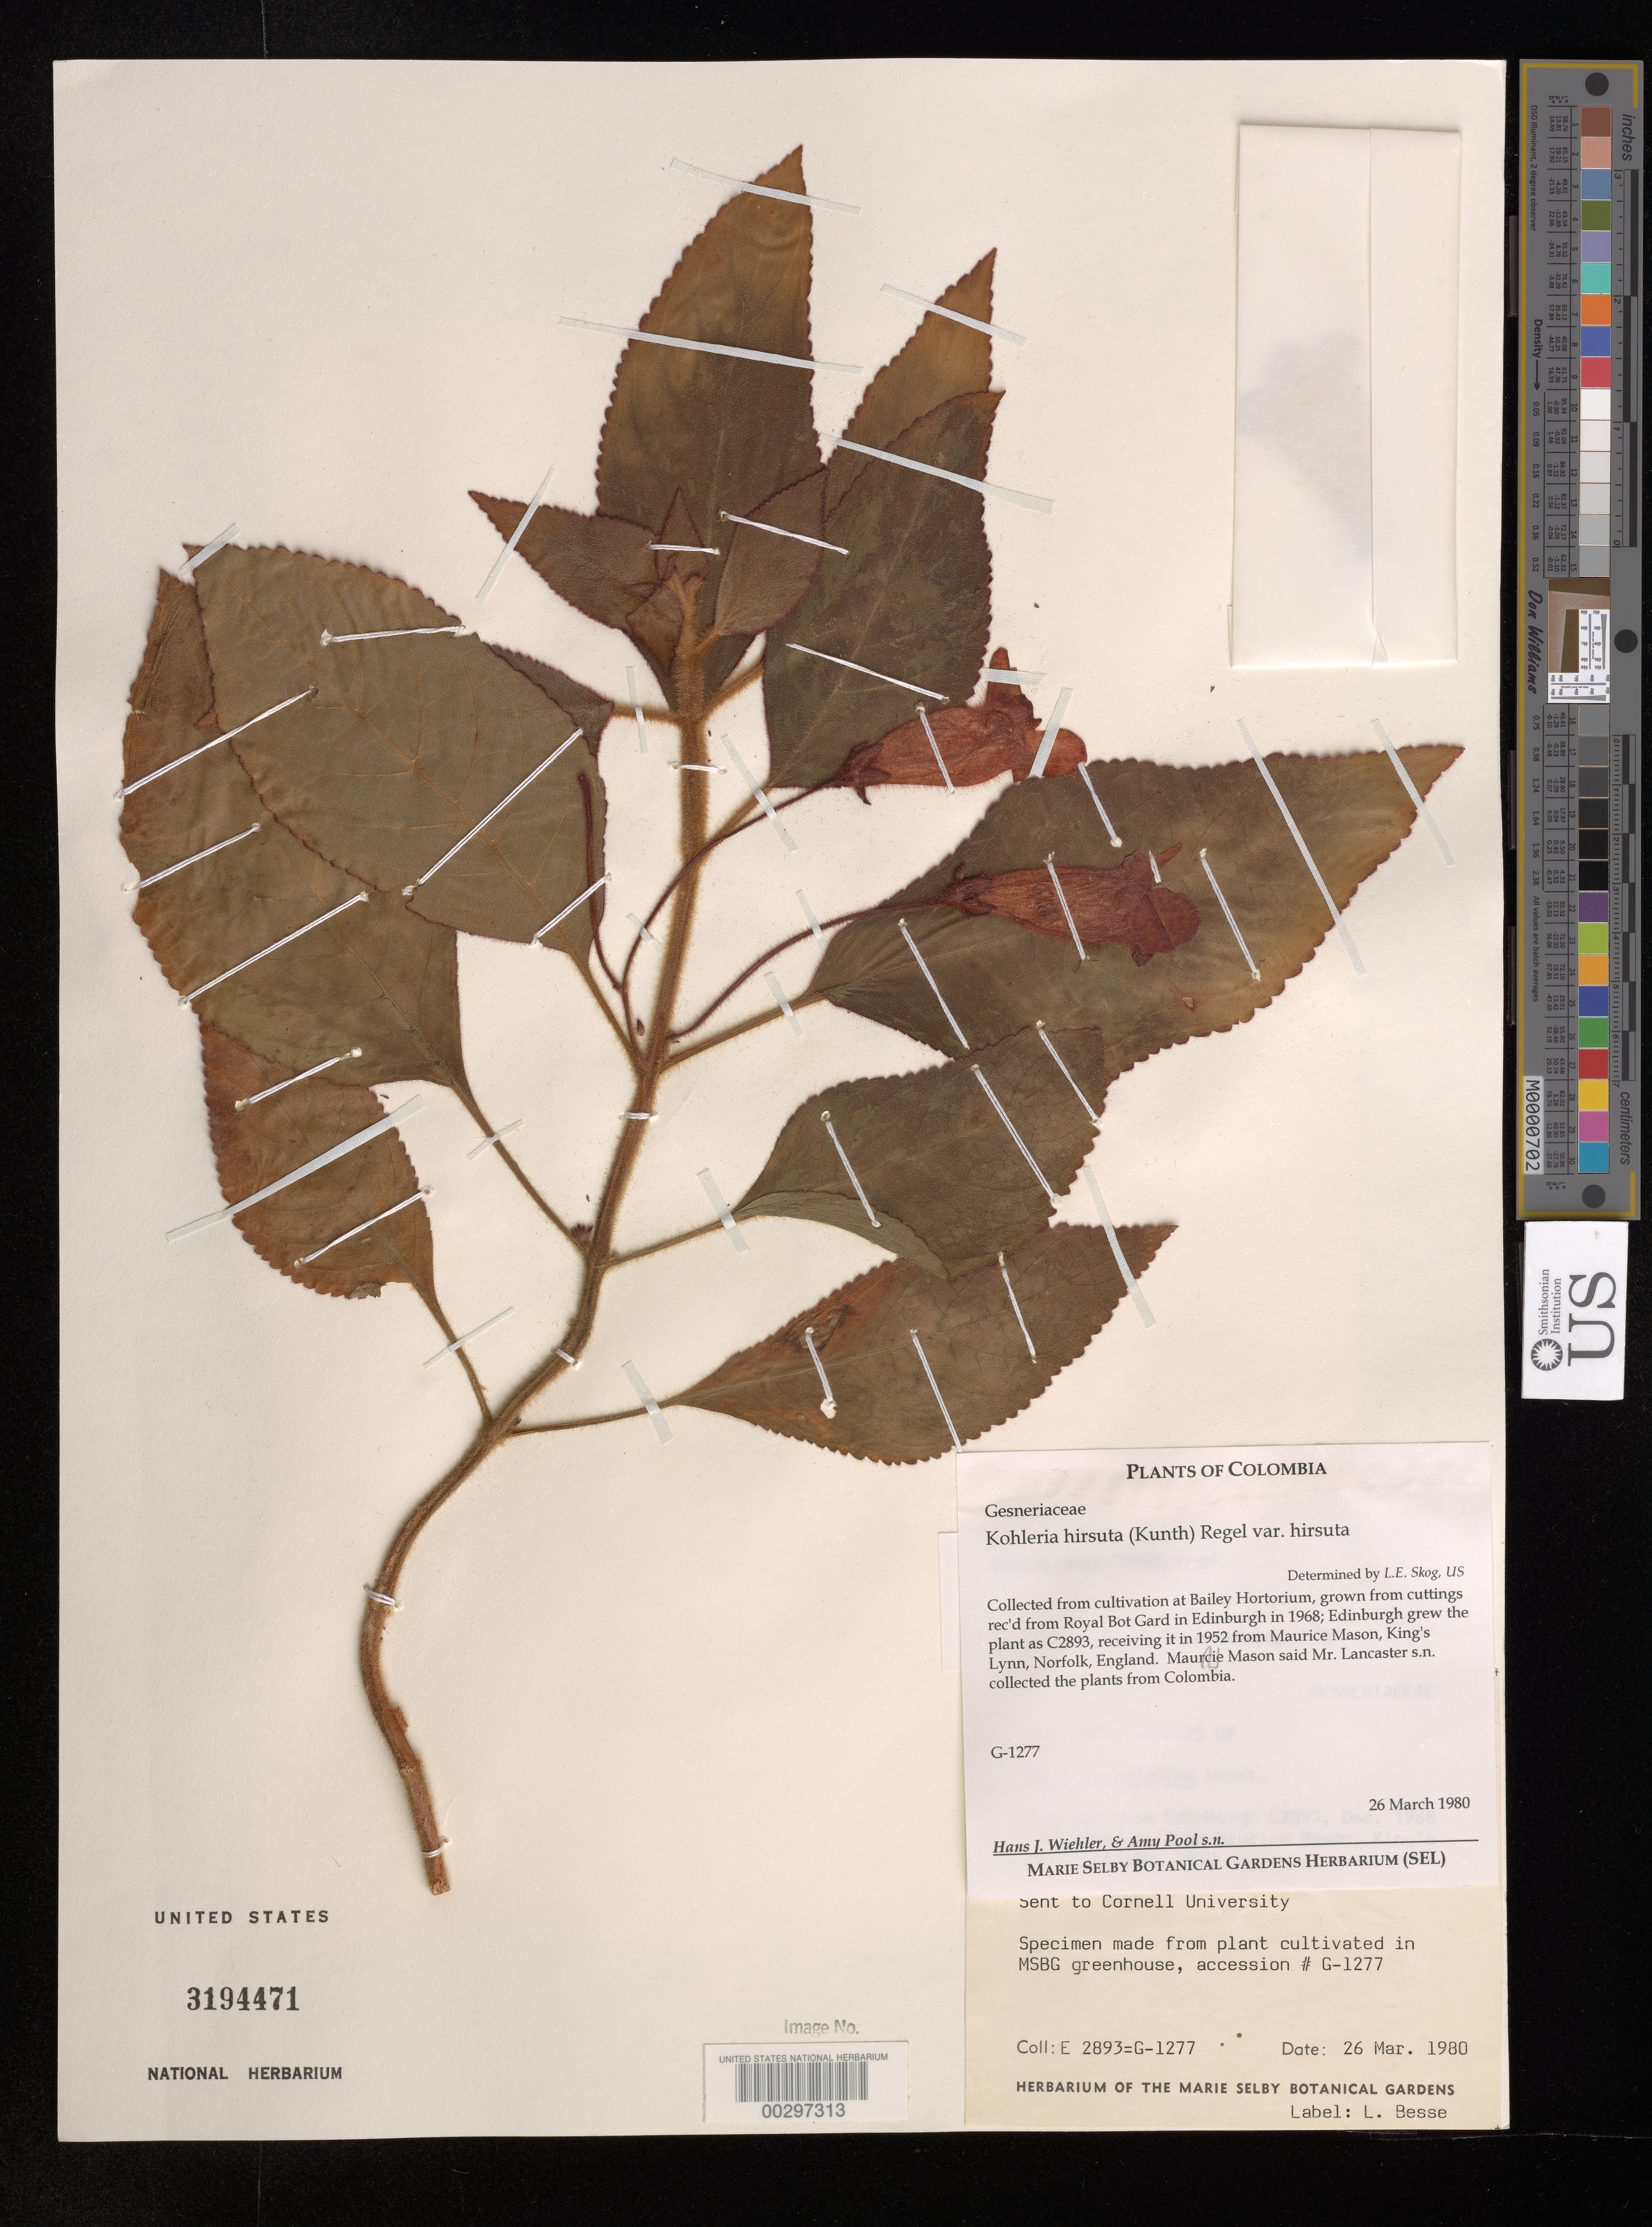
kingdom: Plantae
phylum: Tracheophyta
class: Magnoliopsida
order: Lamiales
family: Gesneriaceae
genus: Kohleria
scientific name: Kohleria hirsuta var. hirsuta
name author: (Kunth) Regel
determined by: Skog, Laurence E.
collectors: H. J. Wiehler & A. Pool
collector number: C 2893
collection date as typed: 26 March 1980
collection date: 1980-03-26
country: United States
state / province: New York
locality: Cultivated at Bailey Hortorium, Cornell University, Ithaca.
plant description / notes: Cultivated at Bailey Hortorium, specimen received from Edinburgh C2893 in 1968, king's lynn, norfolk in 1952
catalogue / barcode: US 3194471